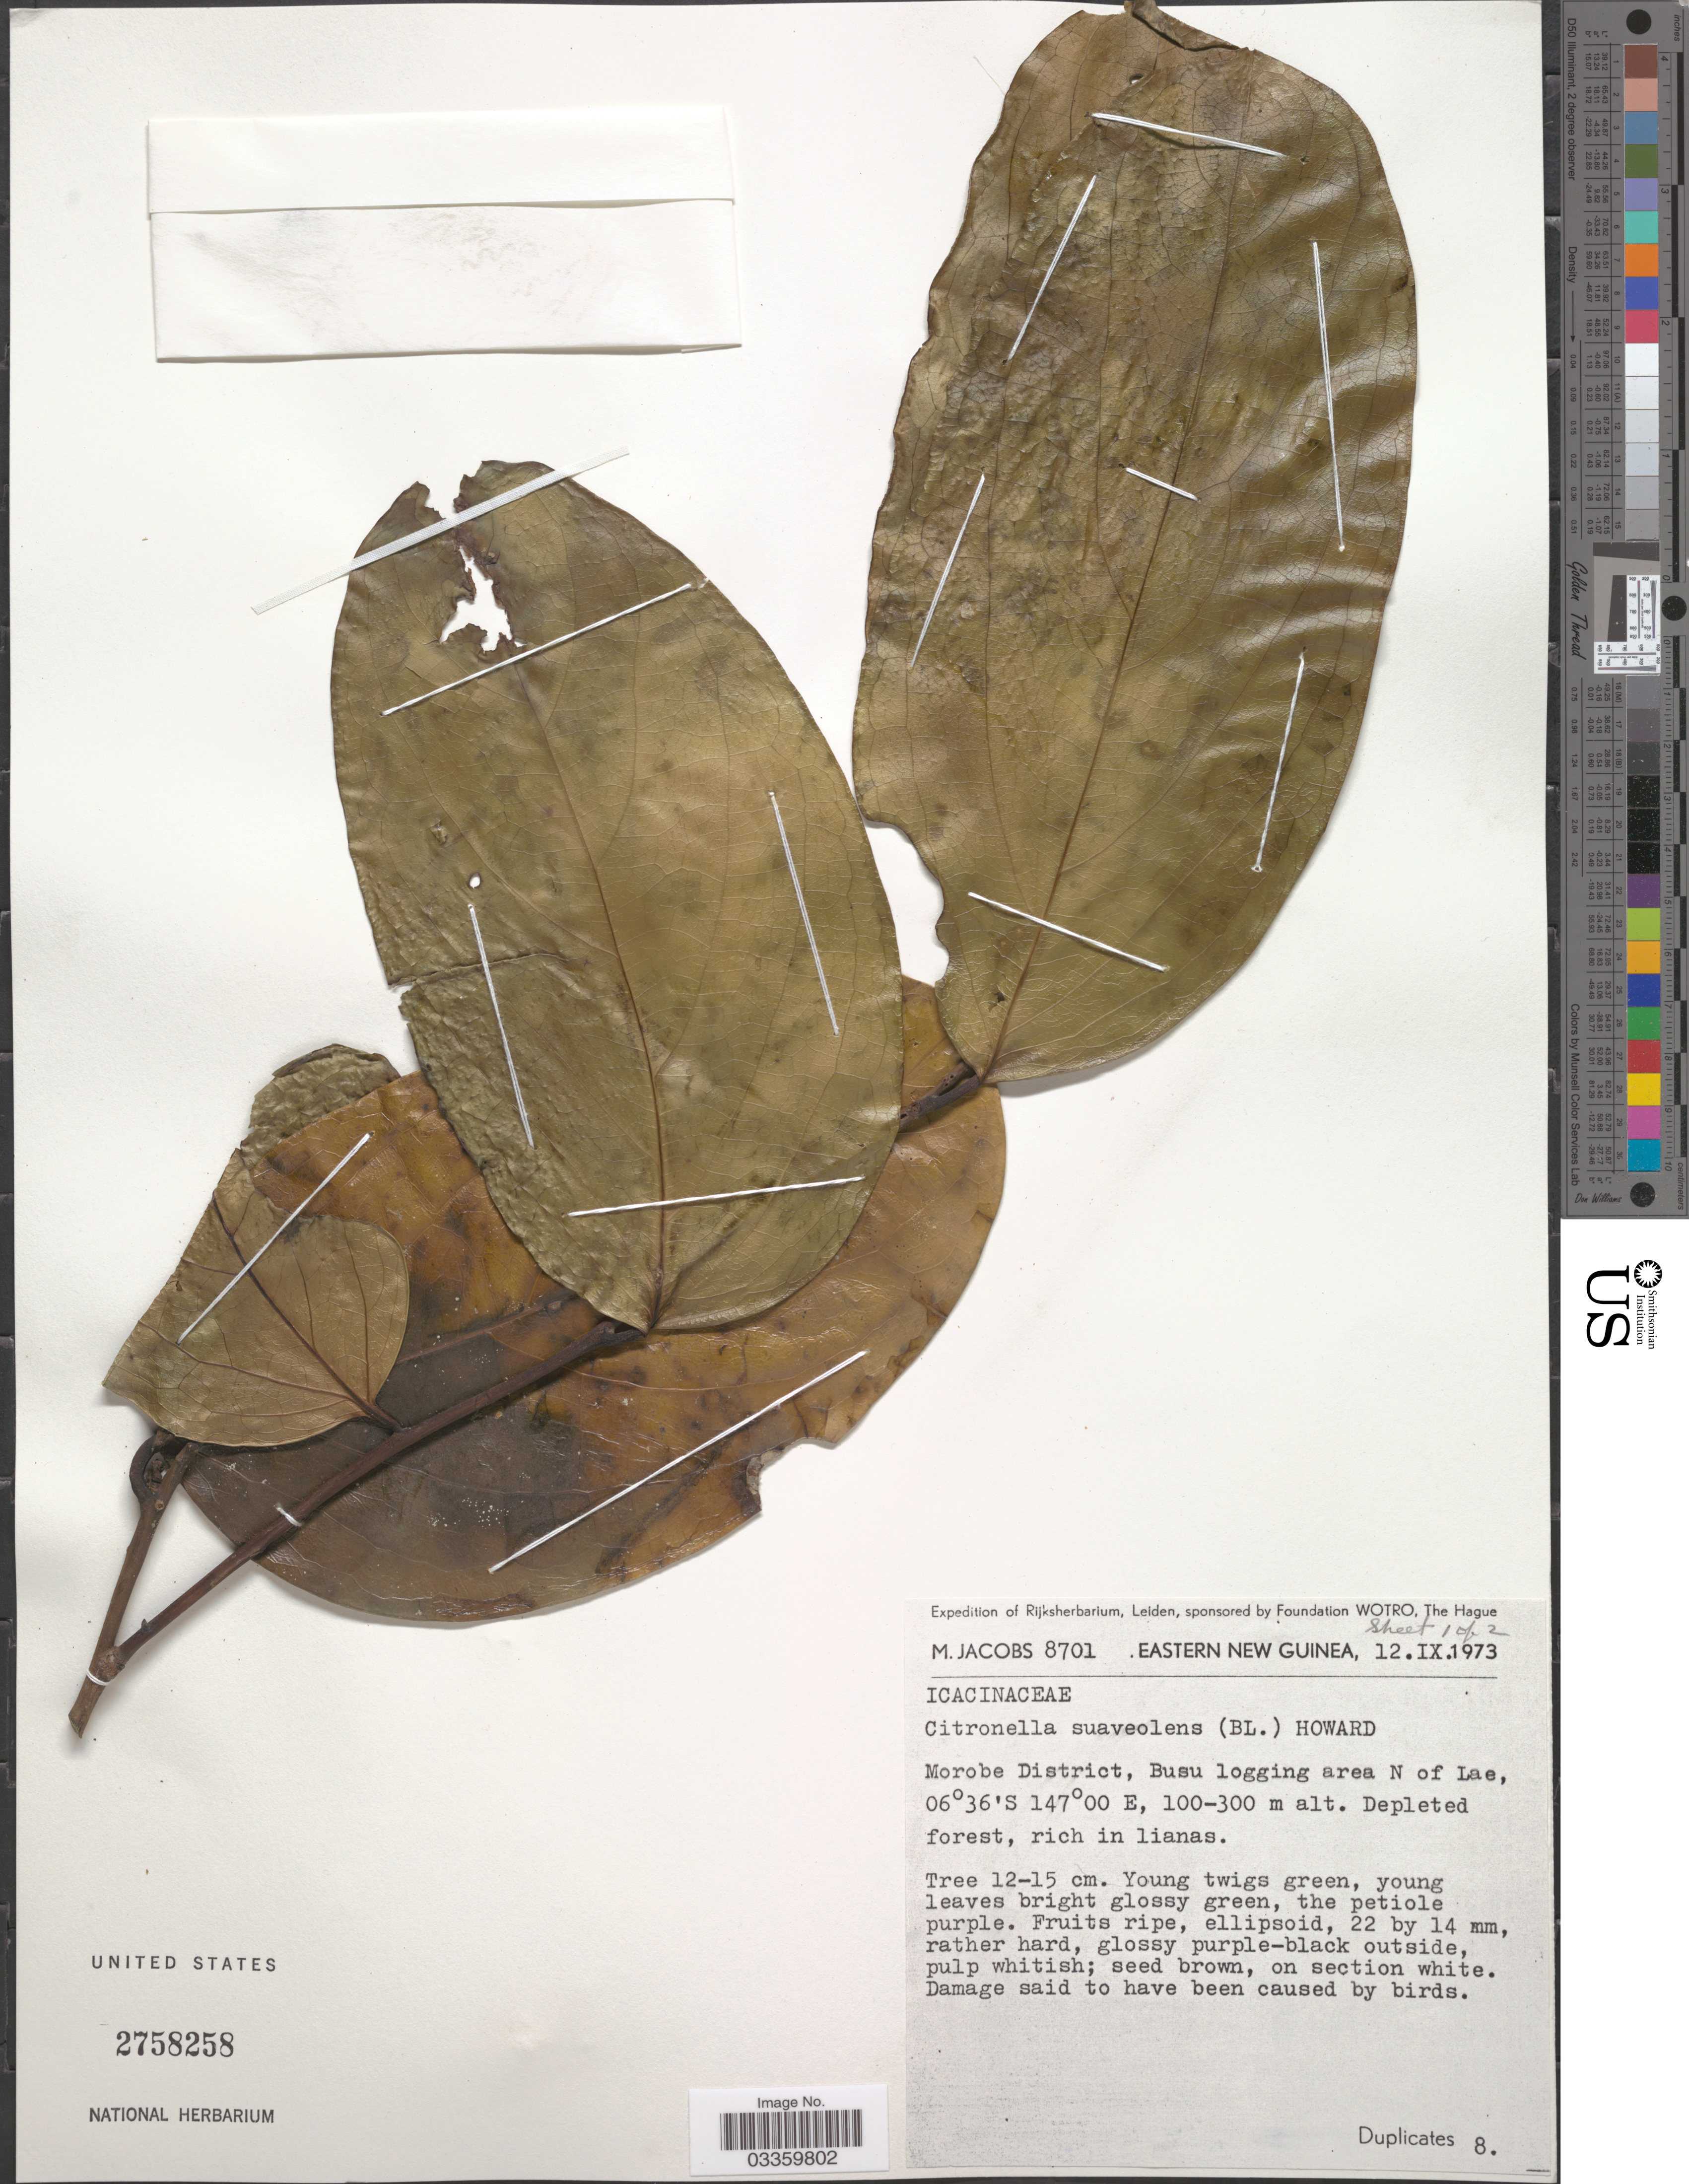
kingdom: Plantae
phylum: Tracheophyta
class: Magnoliopsida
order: Cardiopteridales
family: Cardiopteridaceae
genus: Citronella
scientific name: Citronella suaveolens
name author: (Blume) R.A. Howard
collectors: M. Jacobs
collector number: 8701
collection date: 1973-09-12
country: Papua New Guinea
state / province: Morobe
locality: Eastern New Guinea. Morobe District, Busu logging area N of Lae.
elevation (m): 100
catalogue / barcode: US 2758258